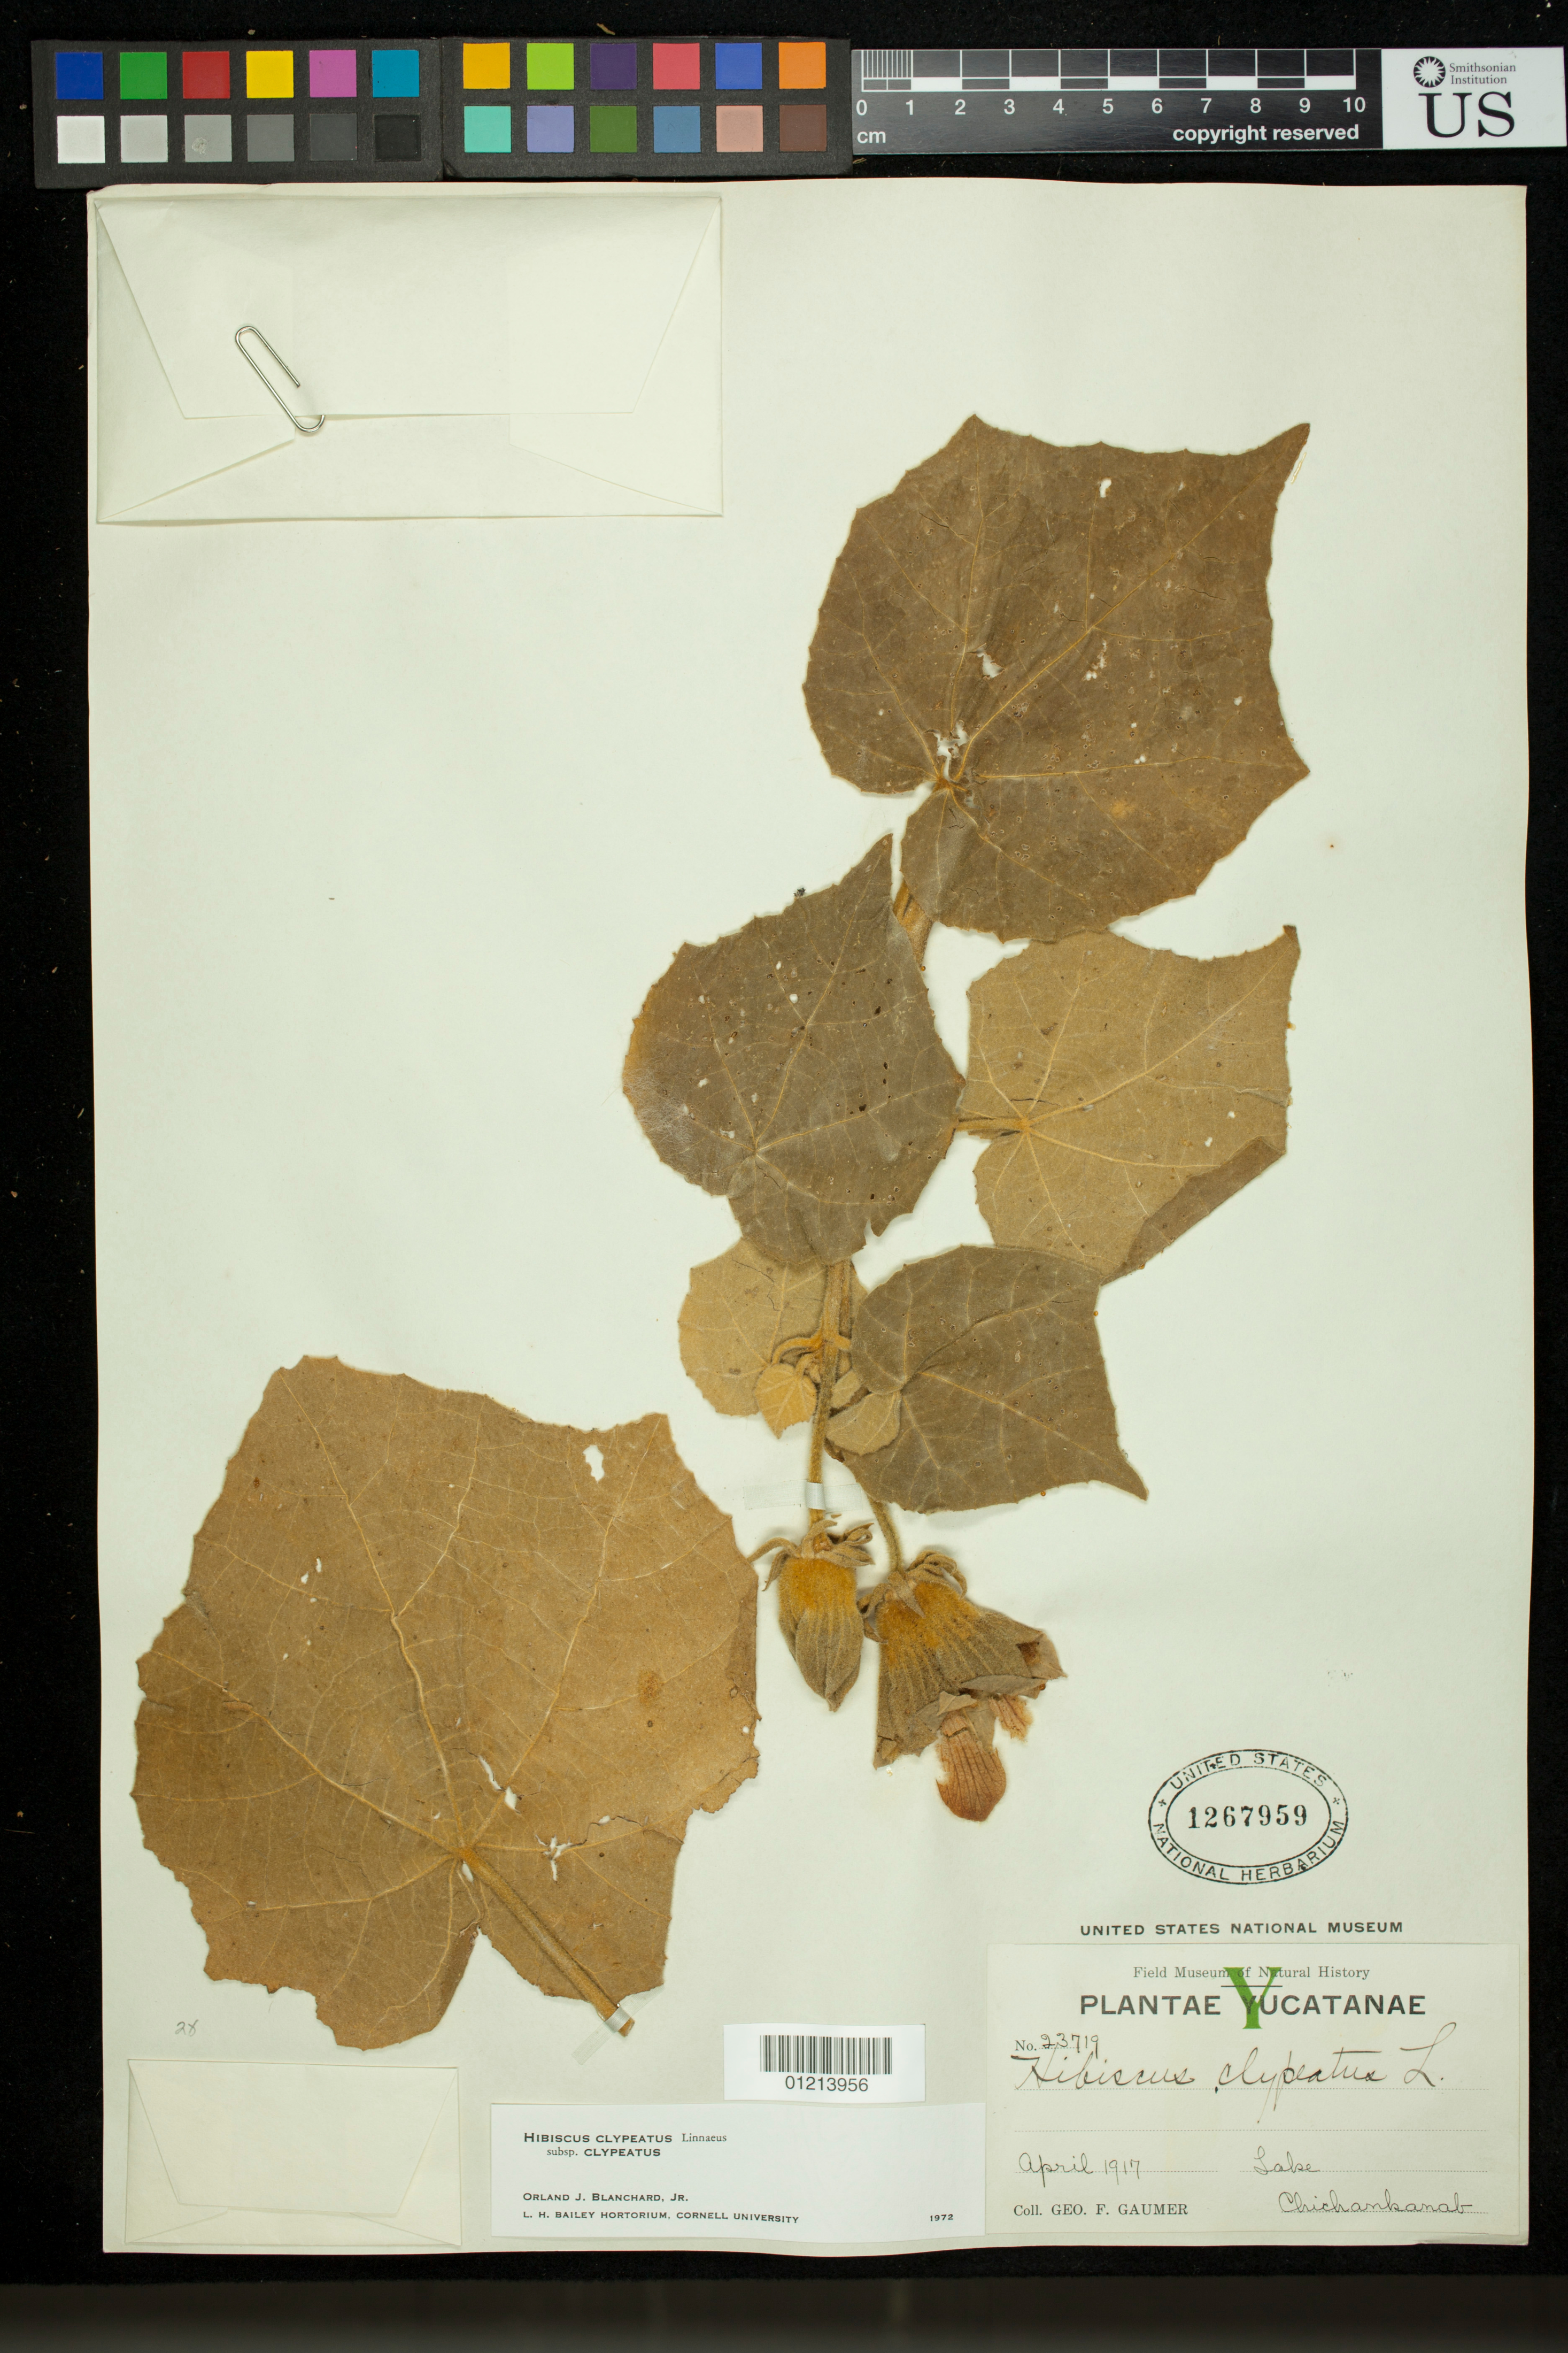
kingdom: Plantae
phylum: Tracheophyta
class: Magnoliopsida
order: Malvales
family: Malvaceae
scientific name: Blanchardia clypeata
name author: (L.) M.M. Hanes & R.L. Barrett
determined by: Dorr, L. J., (BOT), Smithsonian Institution - National Museum of Natural History (UNITED STATES)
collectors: G. F. Gaumer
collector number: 23719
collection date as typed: Apr 1917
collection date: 1917-04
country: Mexico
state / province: Quintana Roo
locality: Lake Chichankanab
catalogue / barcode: US 1267959